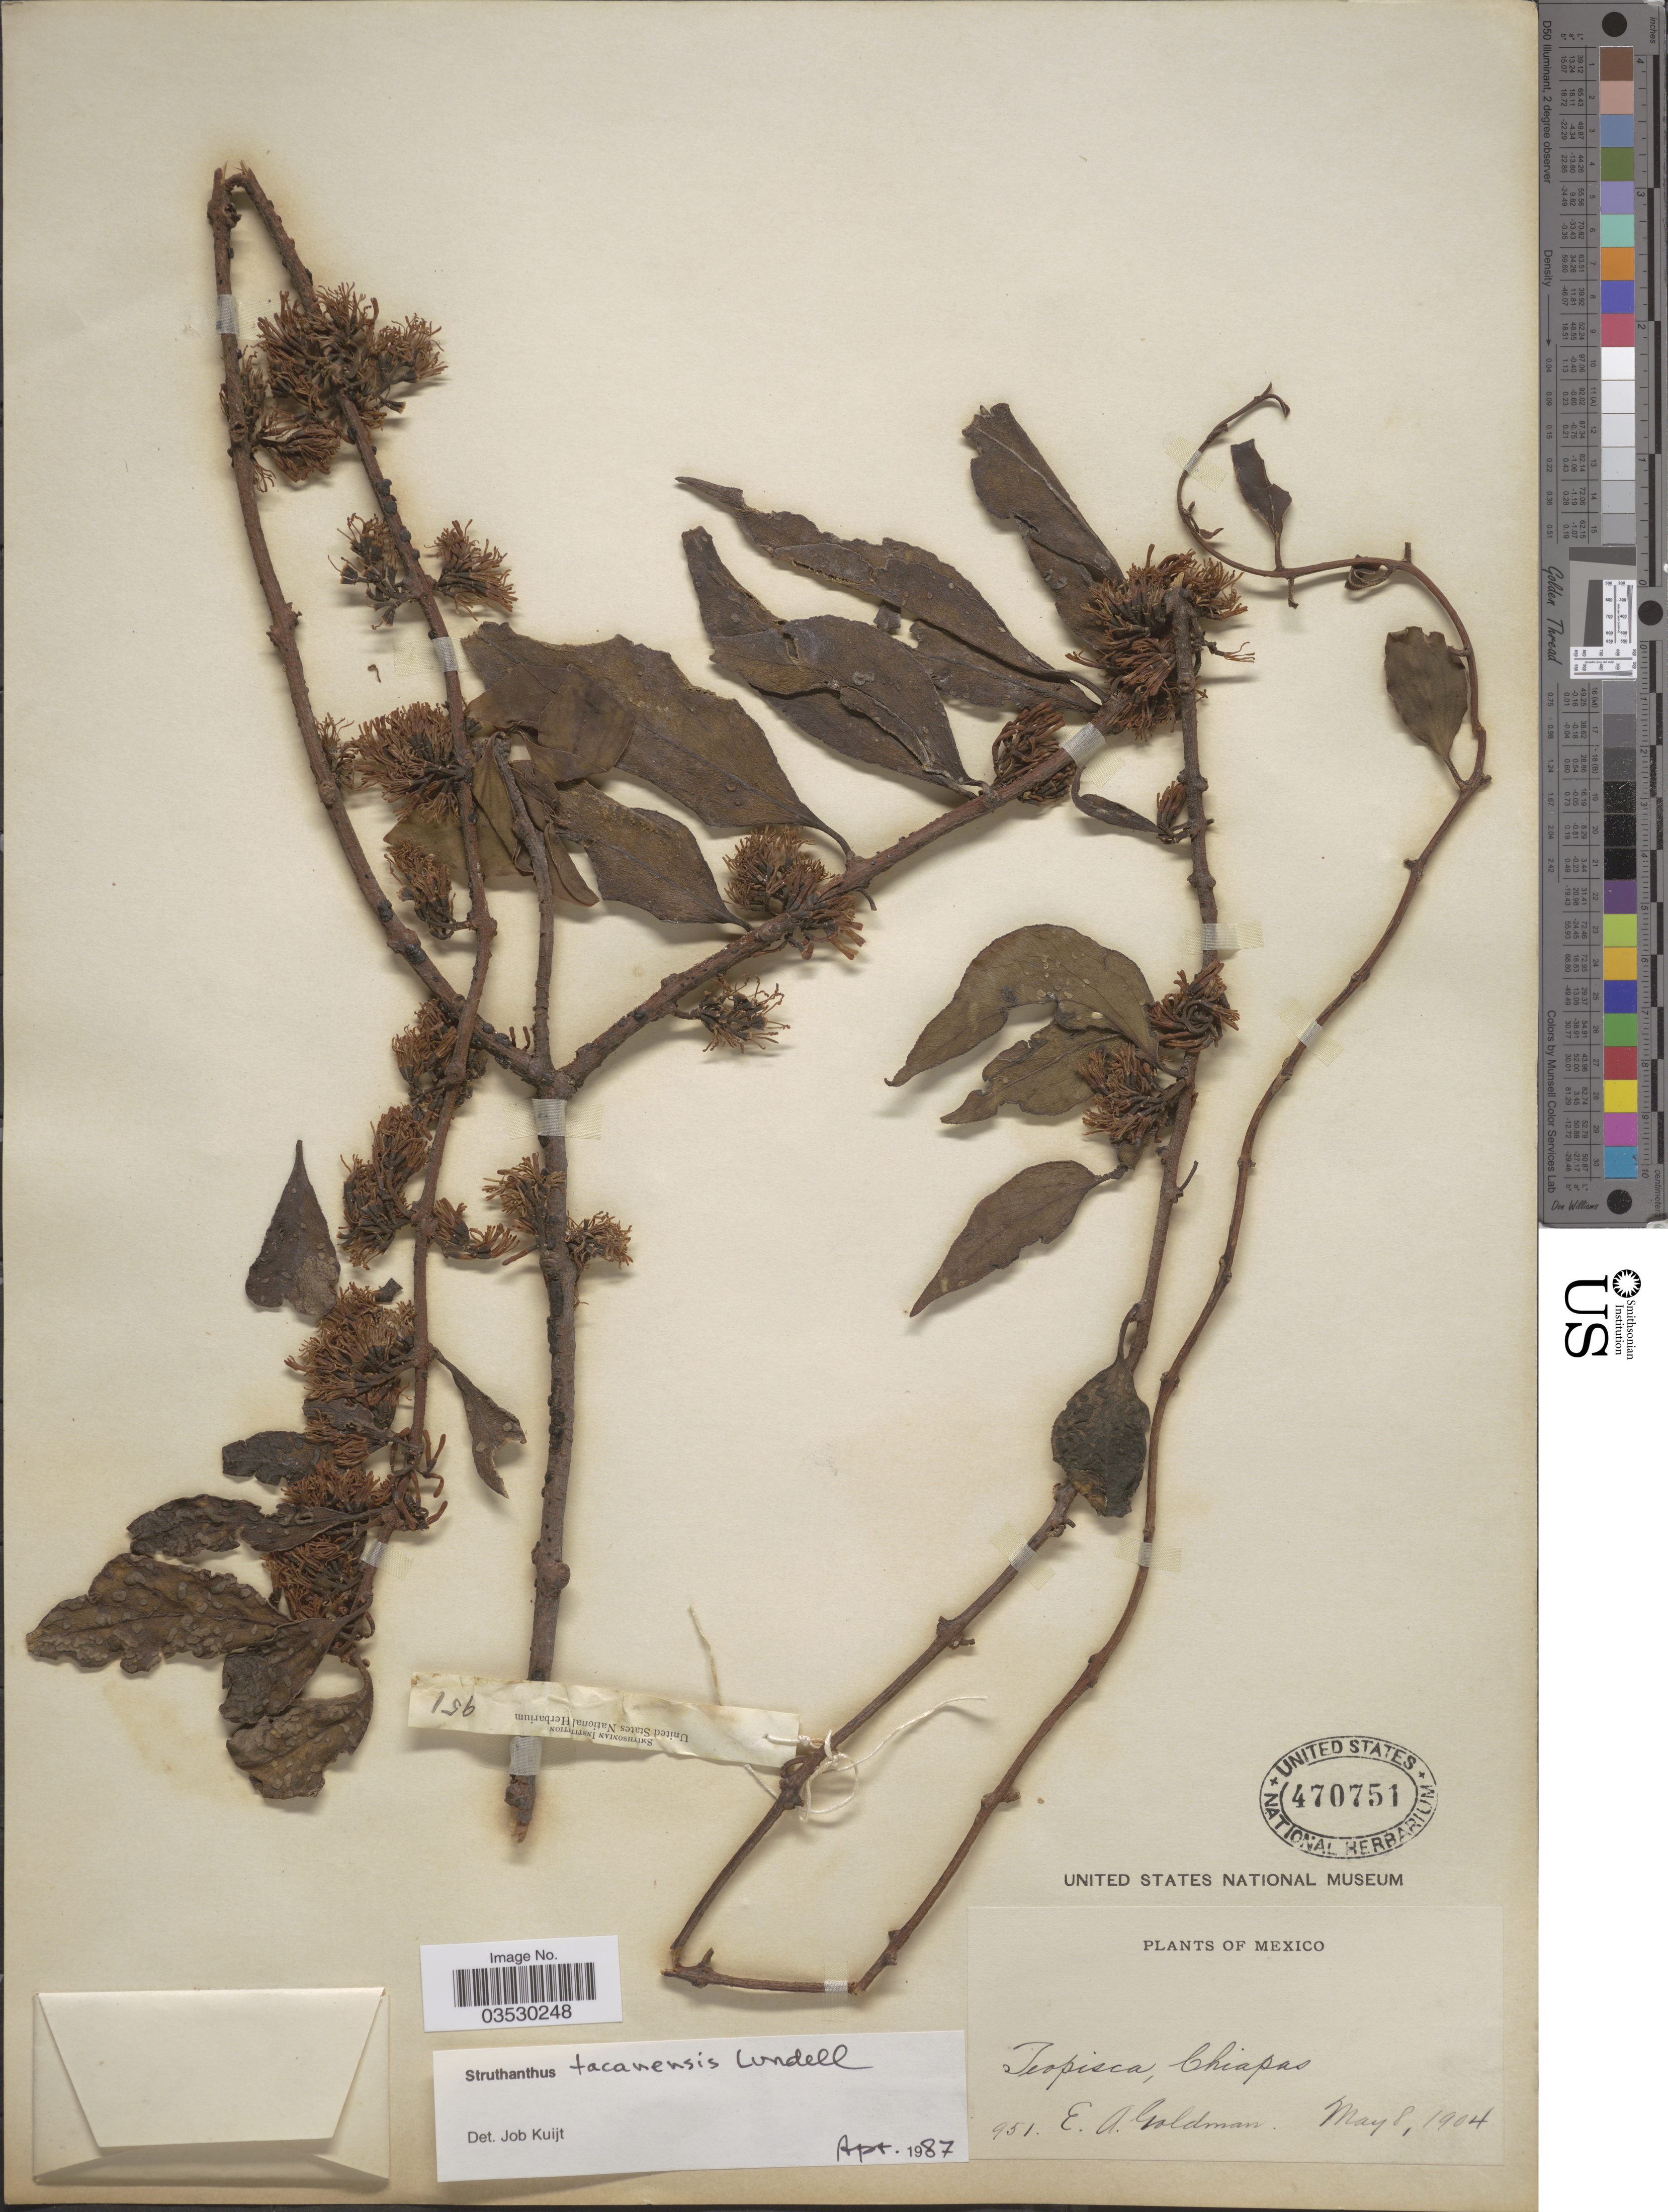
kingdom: Plantae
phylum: Tracheophyta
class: Magnoliopsida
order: Santalales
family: Loranthaceae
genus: Struthanthus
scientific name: Struthanthus tacanensis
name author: Lundell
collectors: E. A. Goldman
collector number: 951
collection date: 1904-05-08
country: Mexico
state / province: Chiapas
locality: Teopisca.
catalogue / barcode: US 470751